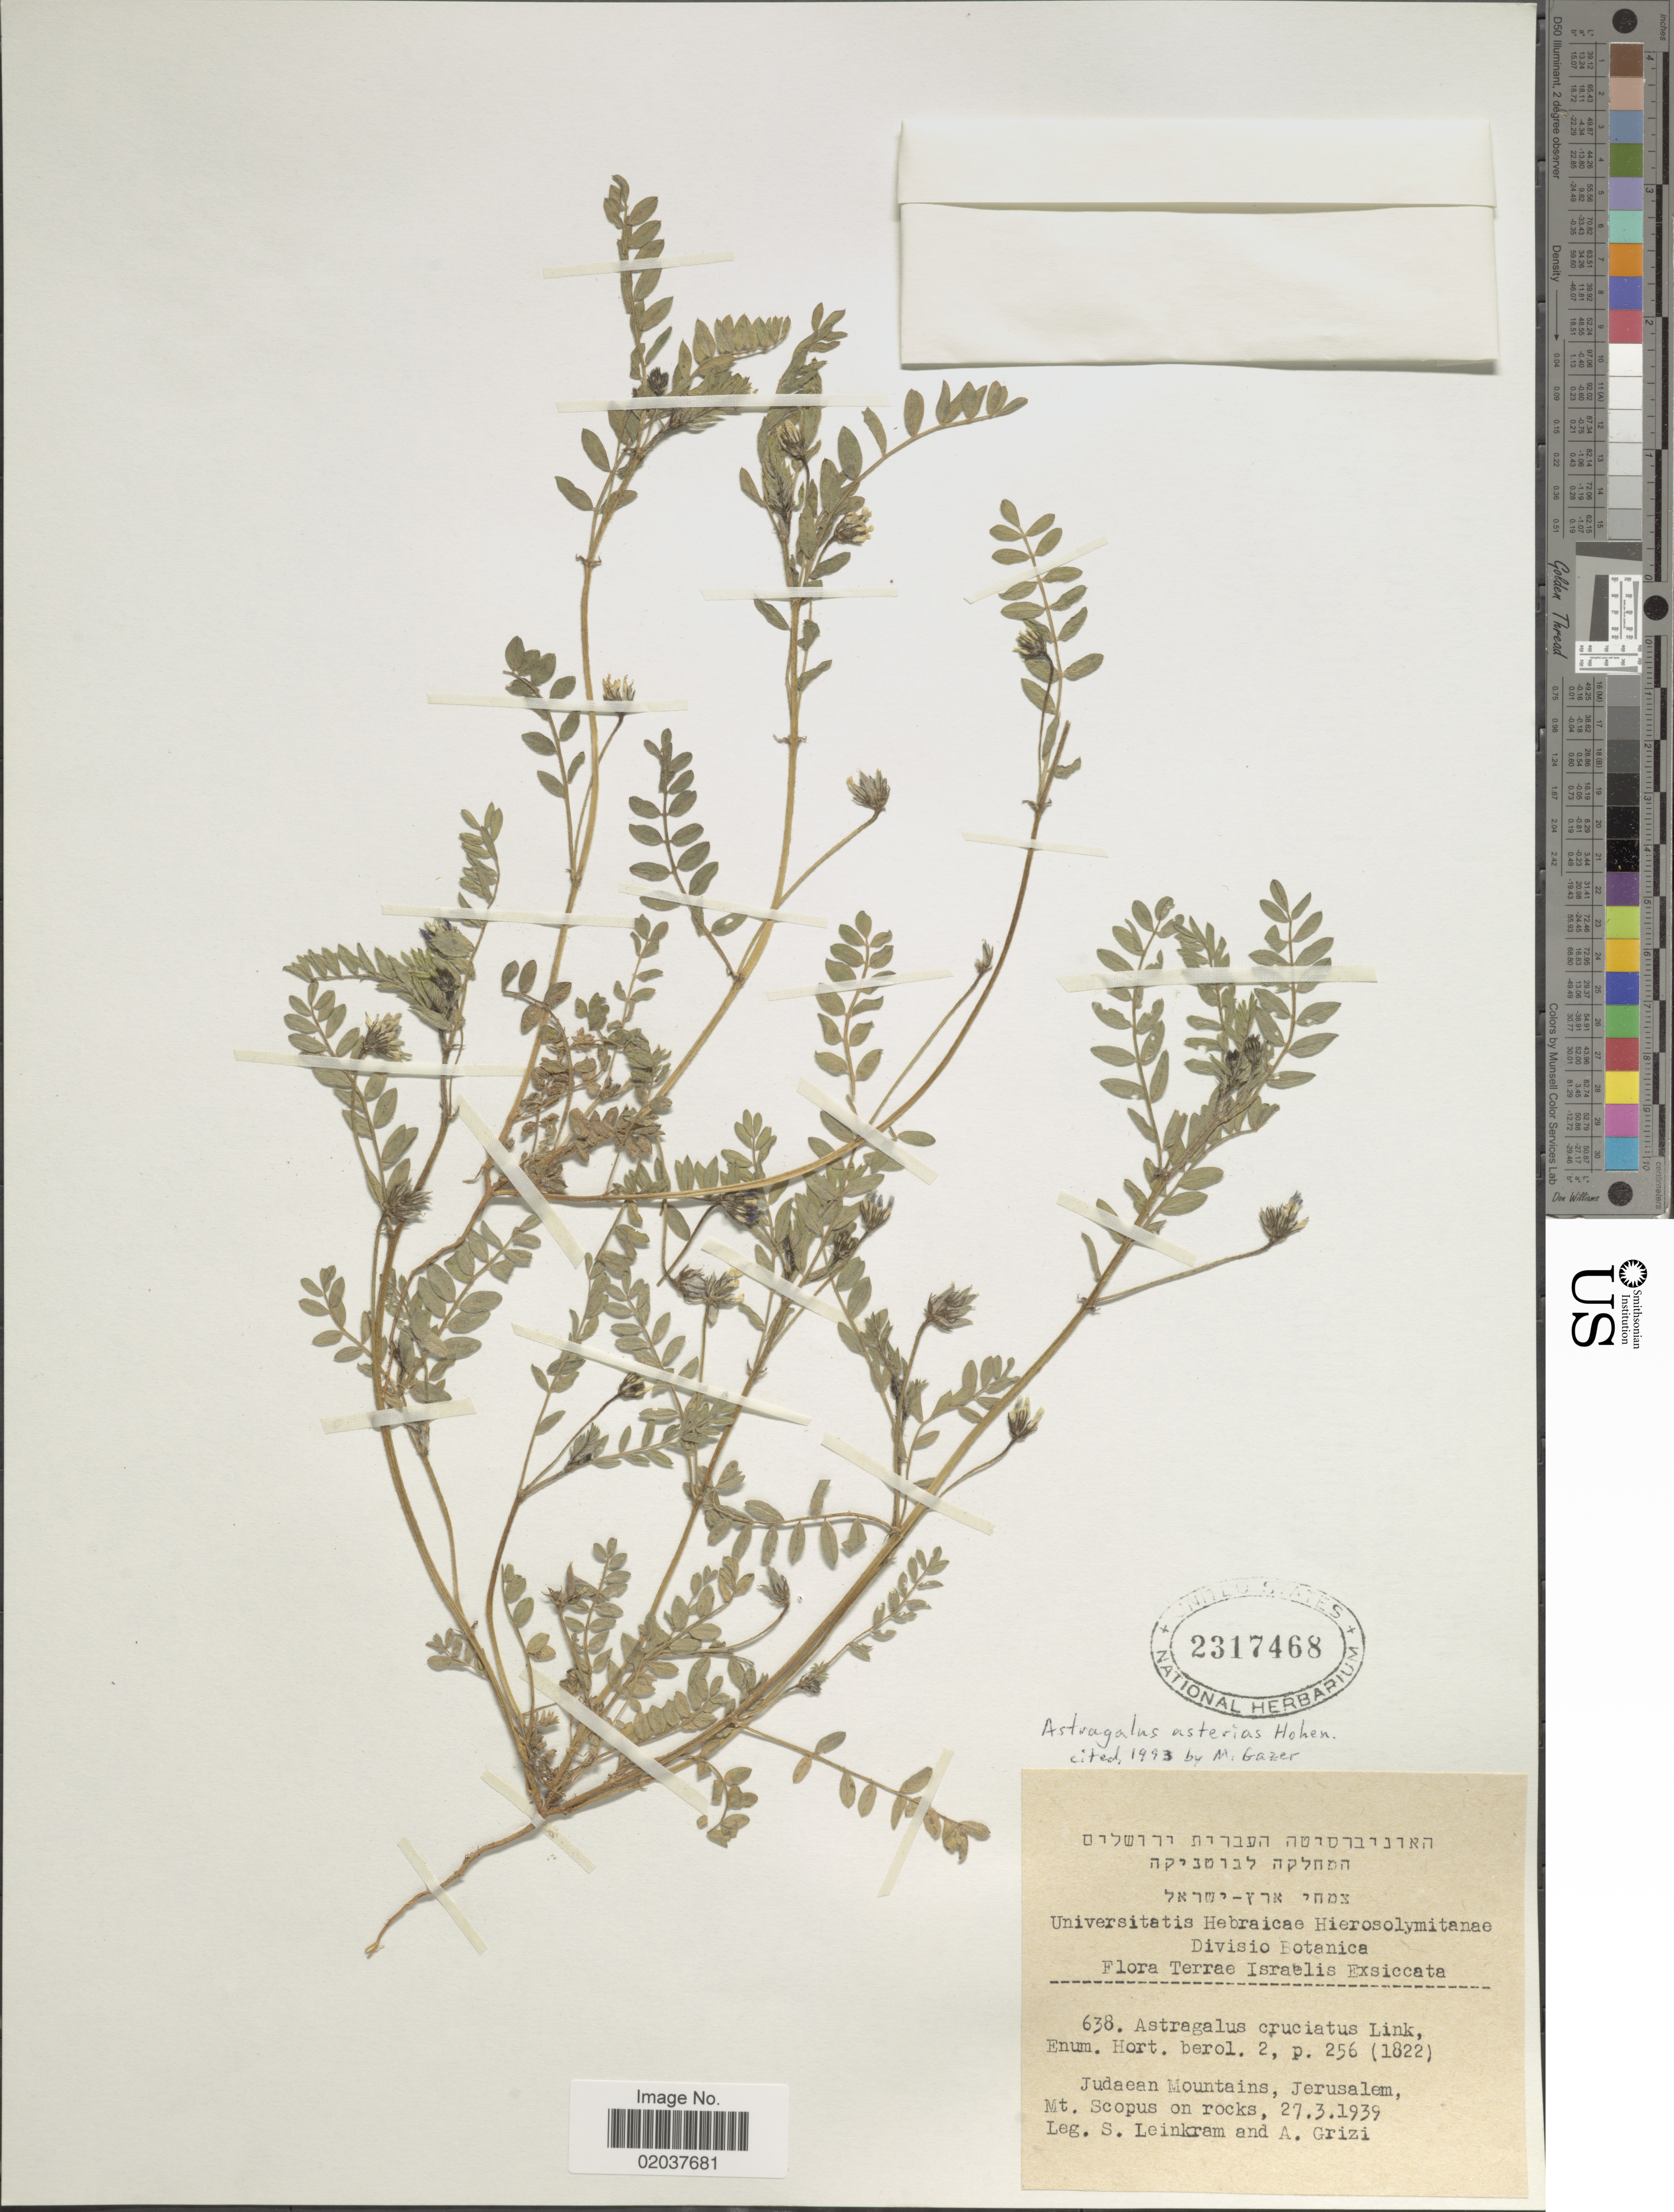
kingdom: Plantae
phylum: Tracheophyta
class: Magnoliopsida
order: Fabales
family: Fabaceae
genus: Astragalus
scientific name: Astragalus asterias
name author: Steven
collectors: Leinkram, S. & A. Grizi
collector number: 638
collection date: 1939-03-27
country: Israel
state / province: Jerusalem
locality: Judaean Mountains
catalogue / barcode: US 2317468